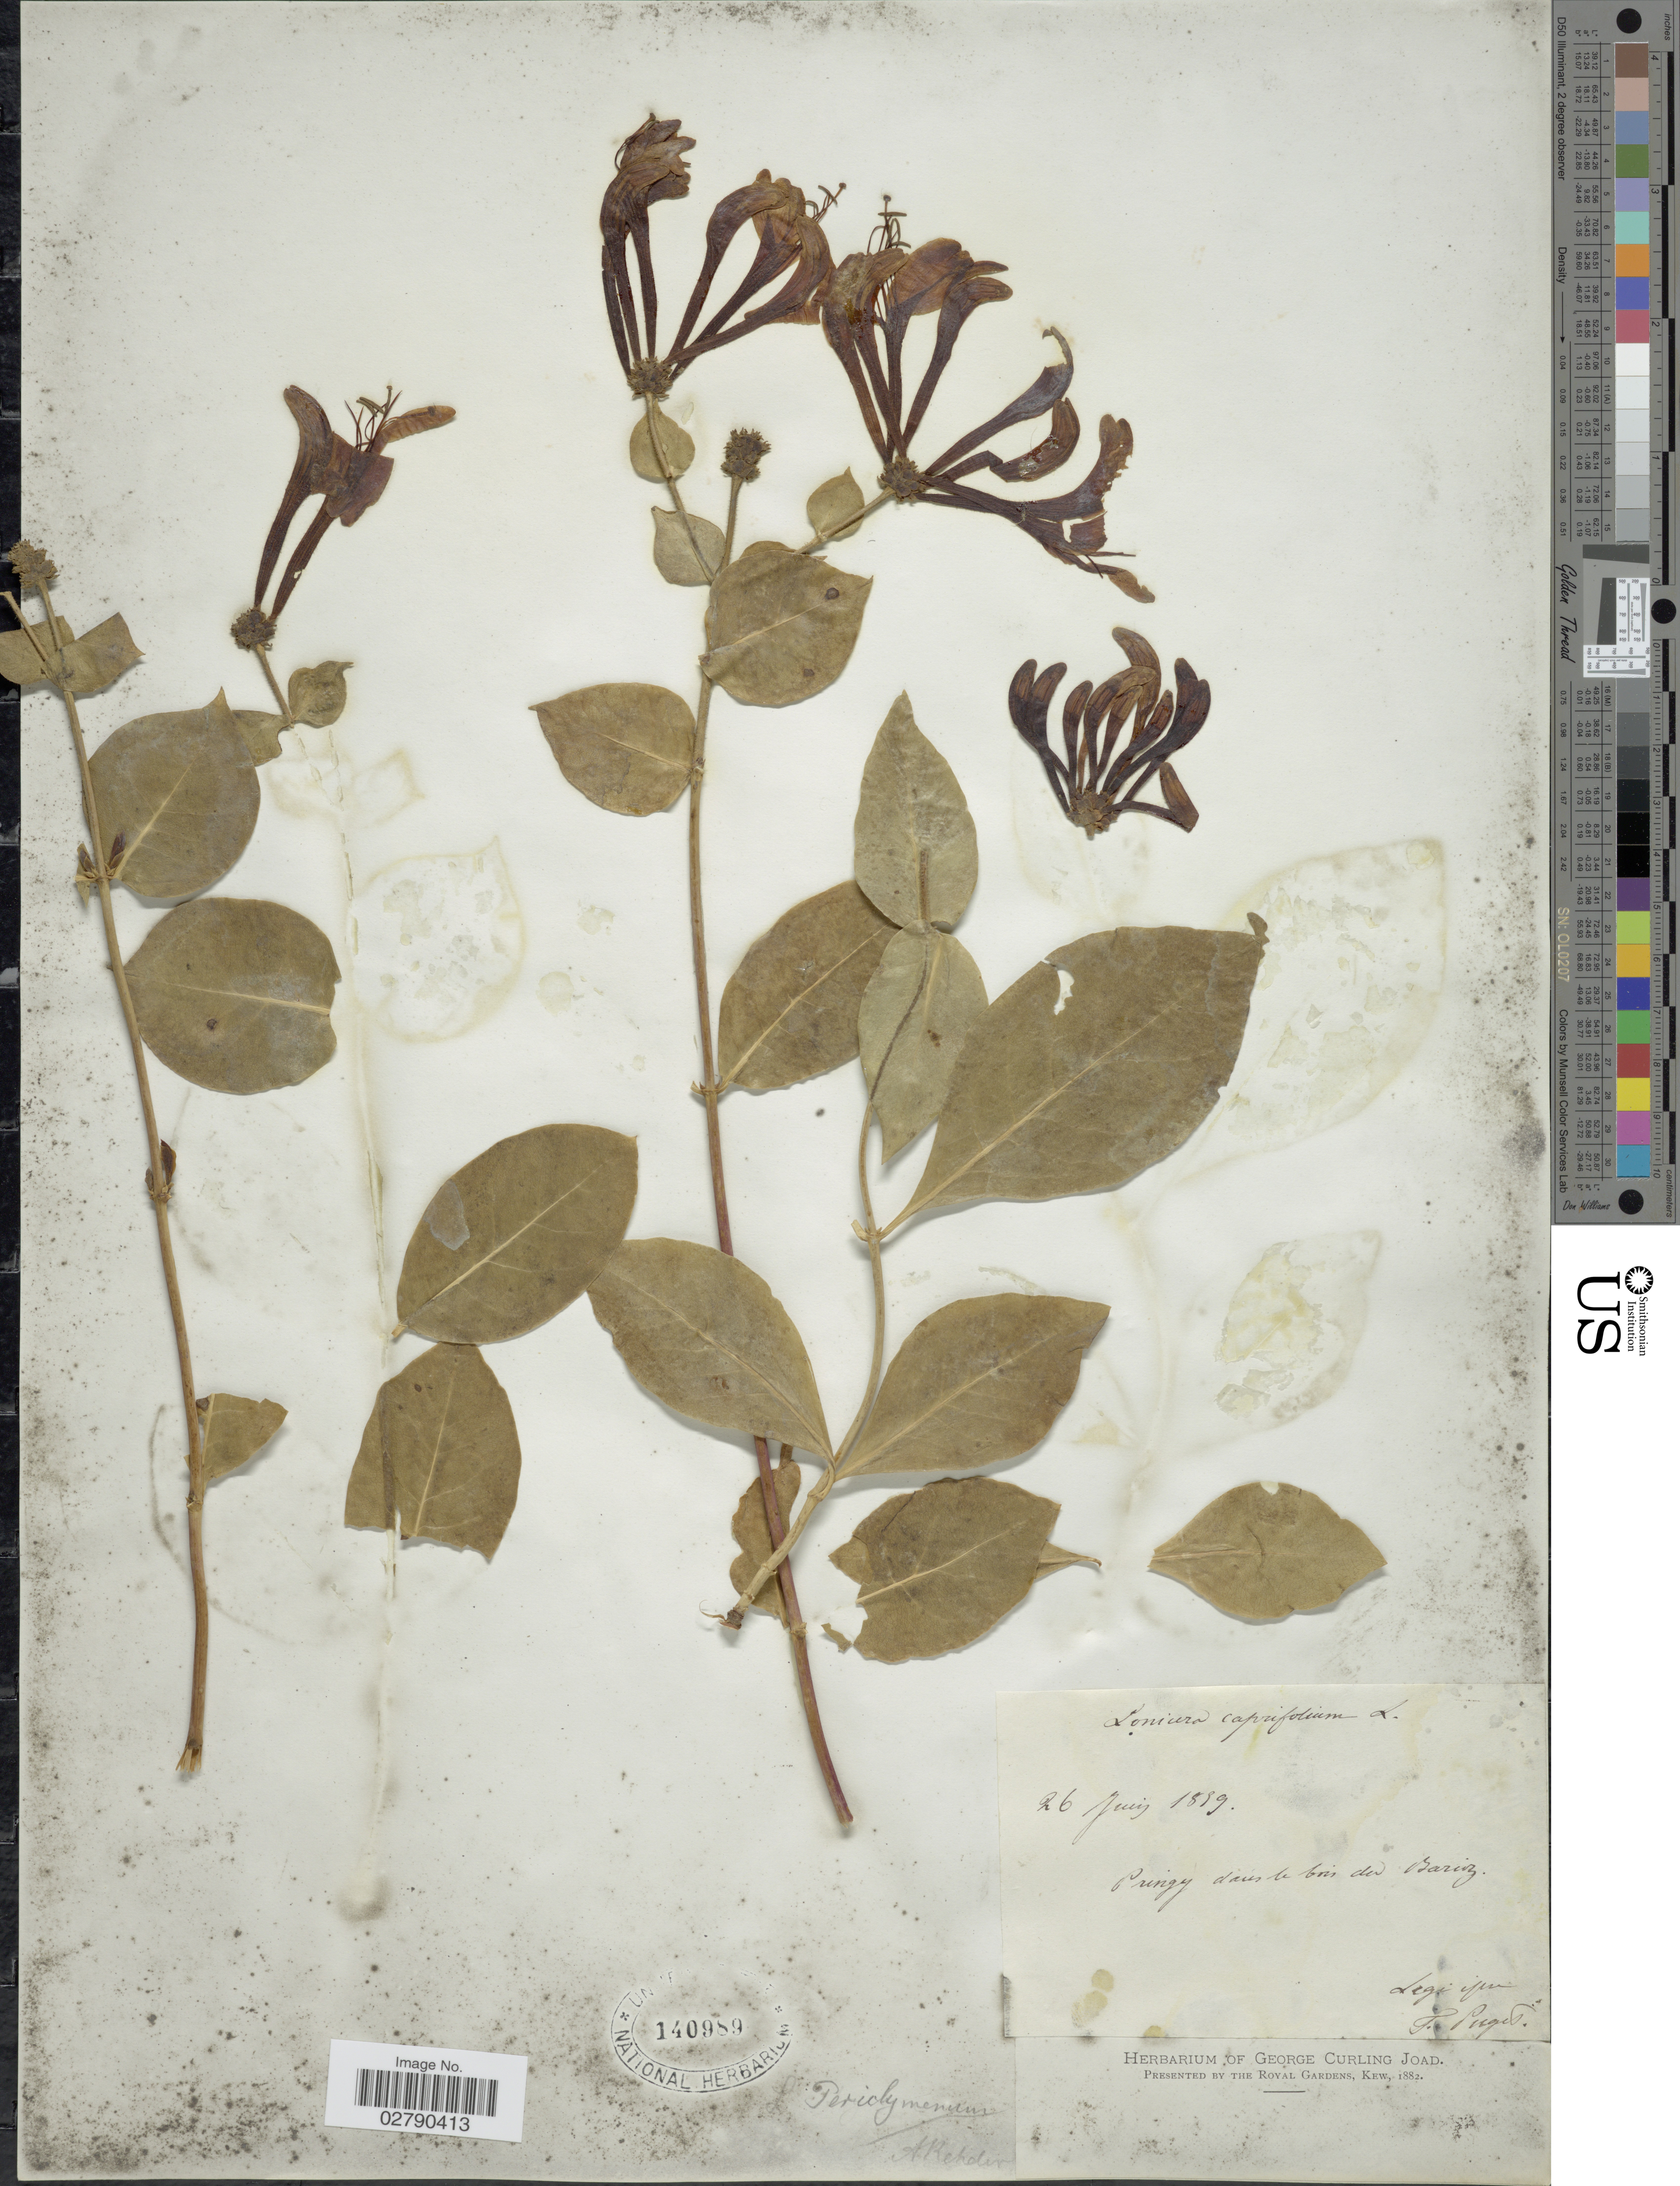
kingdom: Plantae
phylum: Tracheophyta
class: Magnoliopsida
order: Dipsacales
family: Caprifoliaceae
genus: Lonicera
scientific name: Lonicera periclymenum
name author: L.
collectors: F. Puget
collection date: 1839-06-26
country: France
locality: Pringy d aus le bois der Barinz [interpreted].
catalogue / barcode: US 140989